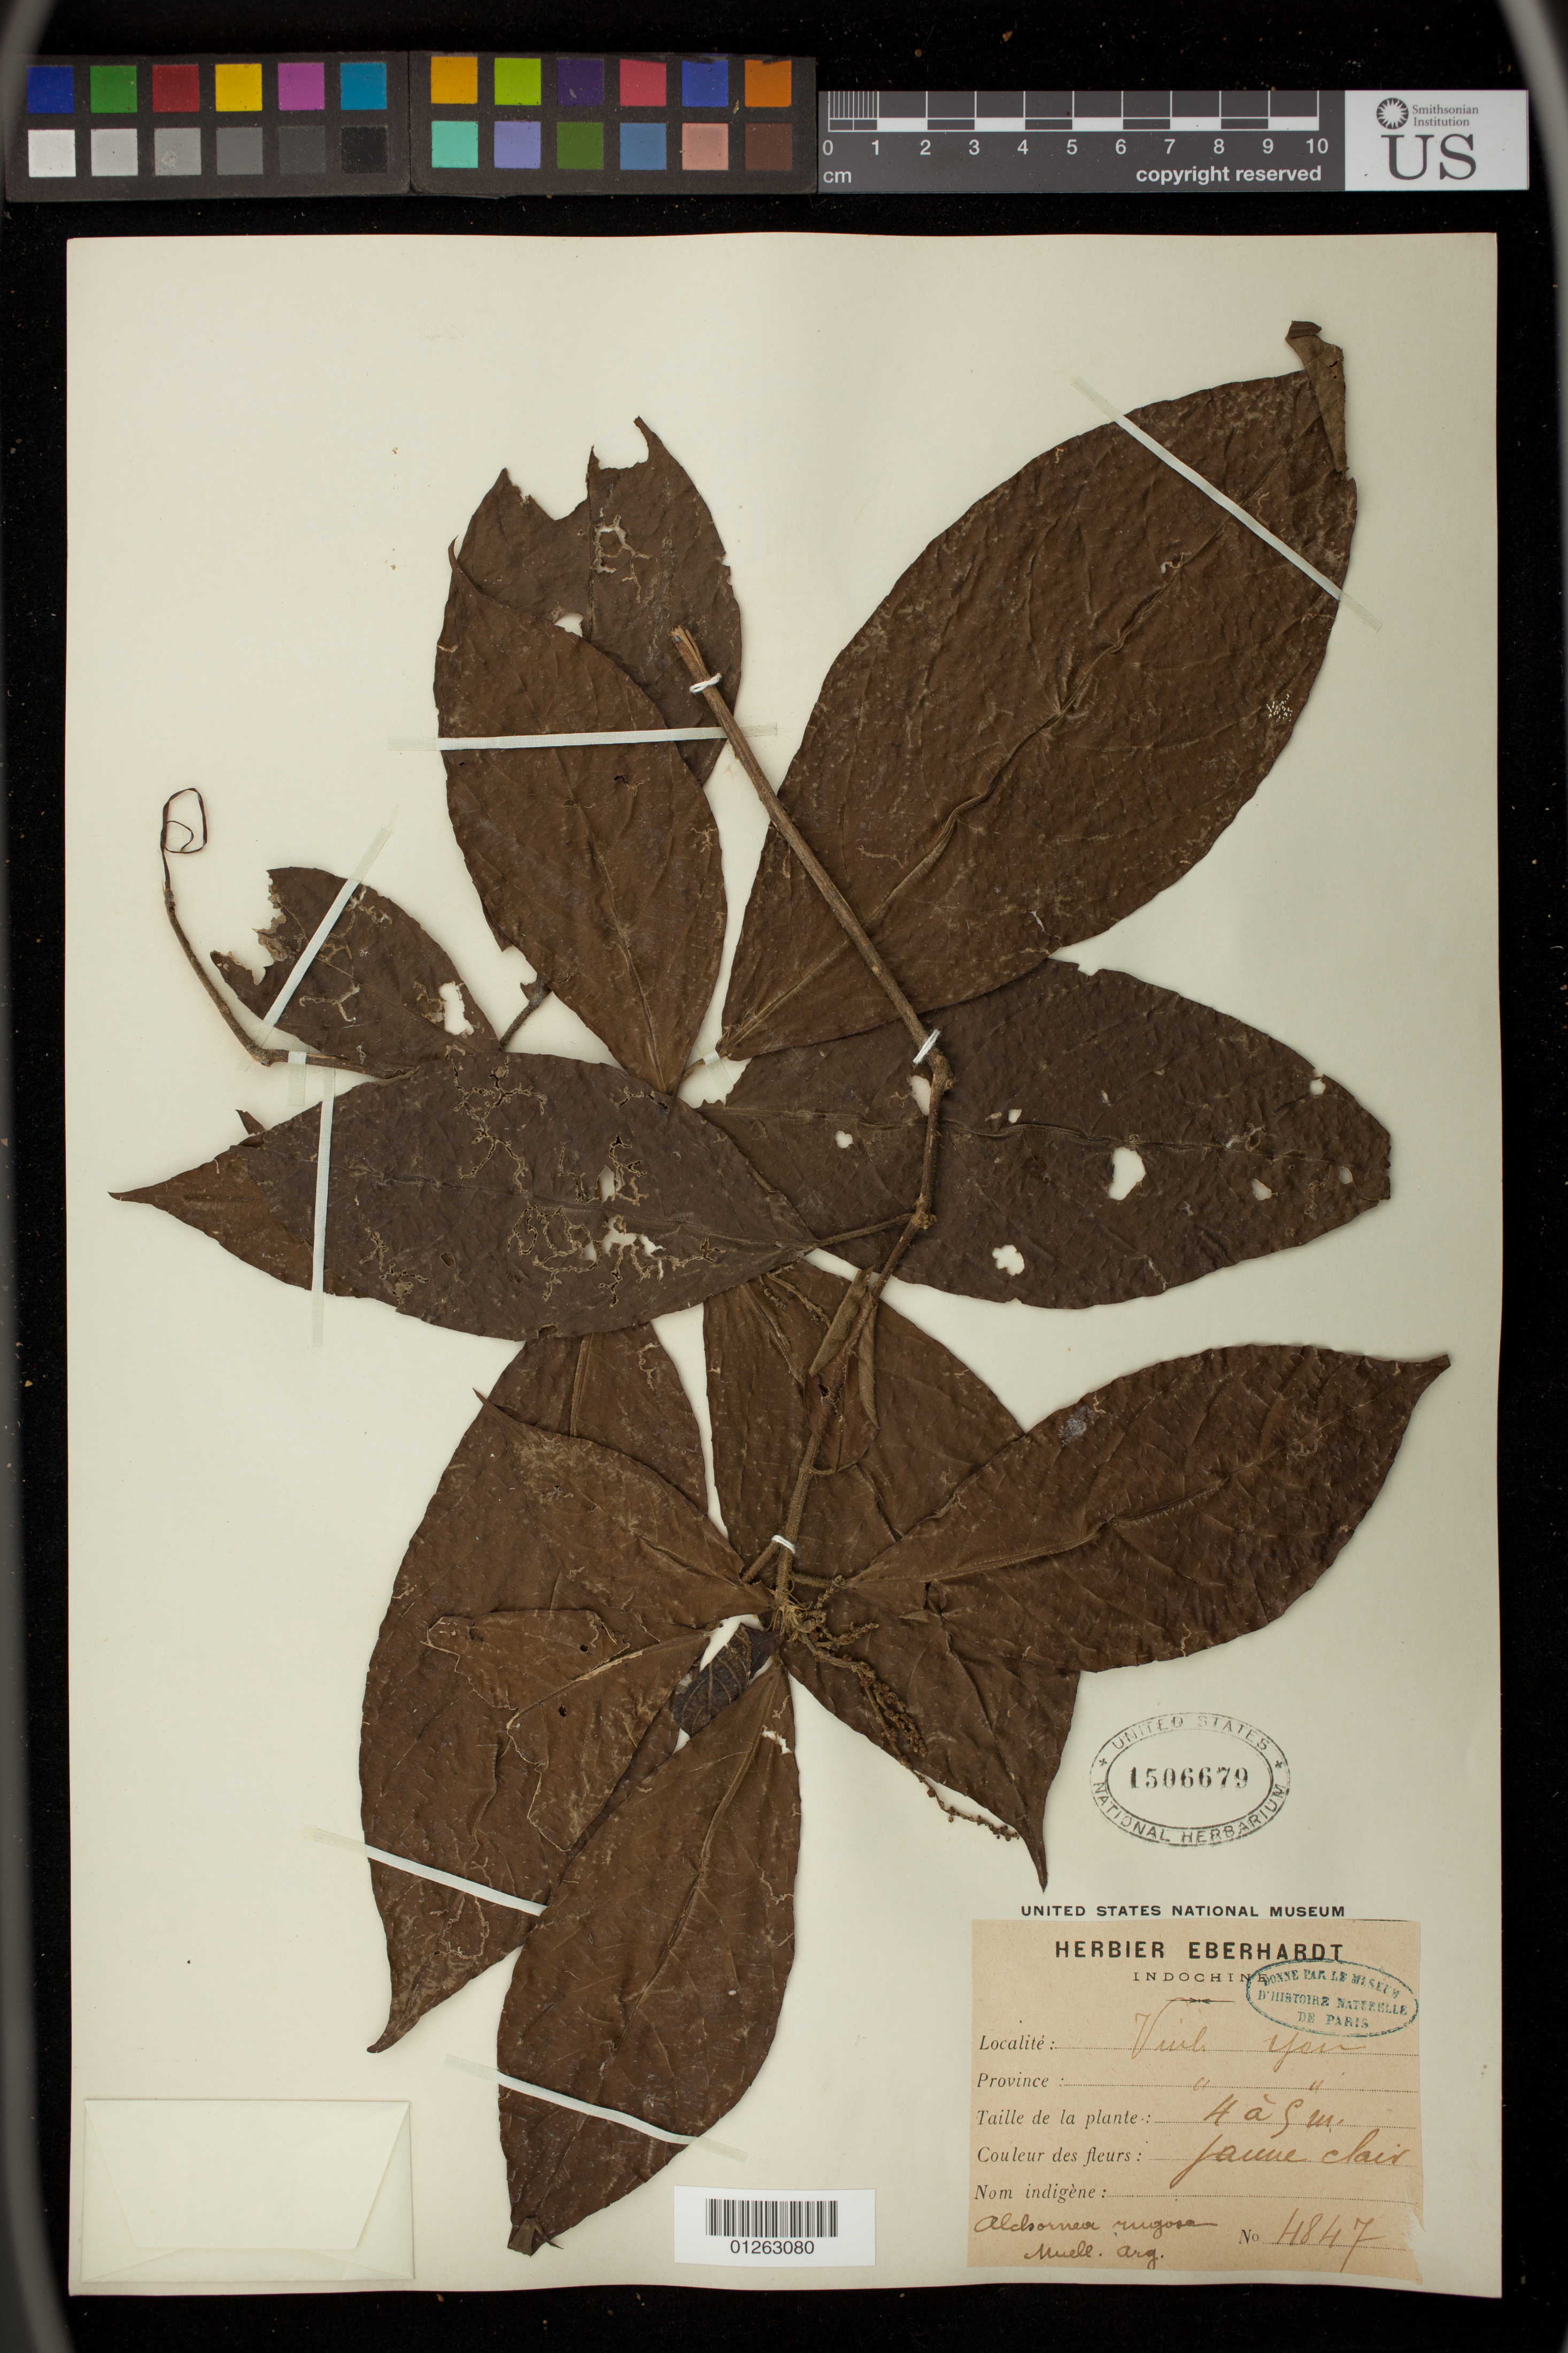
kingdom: Plantae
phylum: Tracheophyta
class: Magnoliopsida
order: Malpighiales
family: Euphorbiaceae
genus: Alchornea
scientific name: Alchornea rugosa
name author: (Lour.) Müll. Arg.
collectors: P. Eberhardt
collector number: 4847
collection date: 1906/1920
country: Vietnam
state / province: Vinh Phúc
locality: Vinh Yên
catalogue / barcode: US 1506679